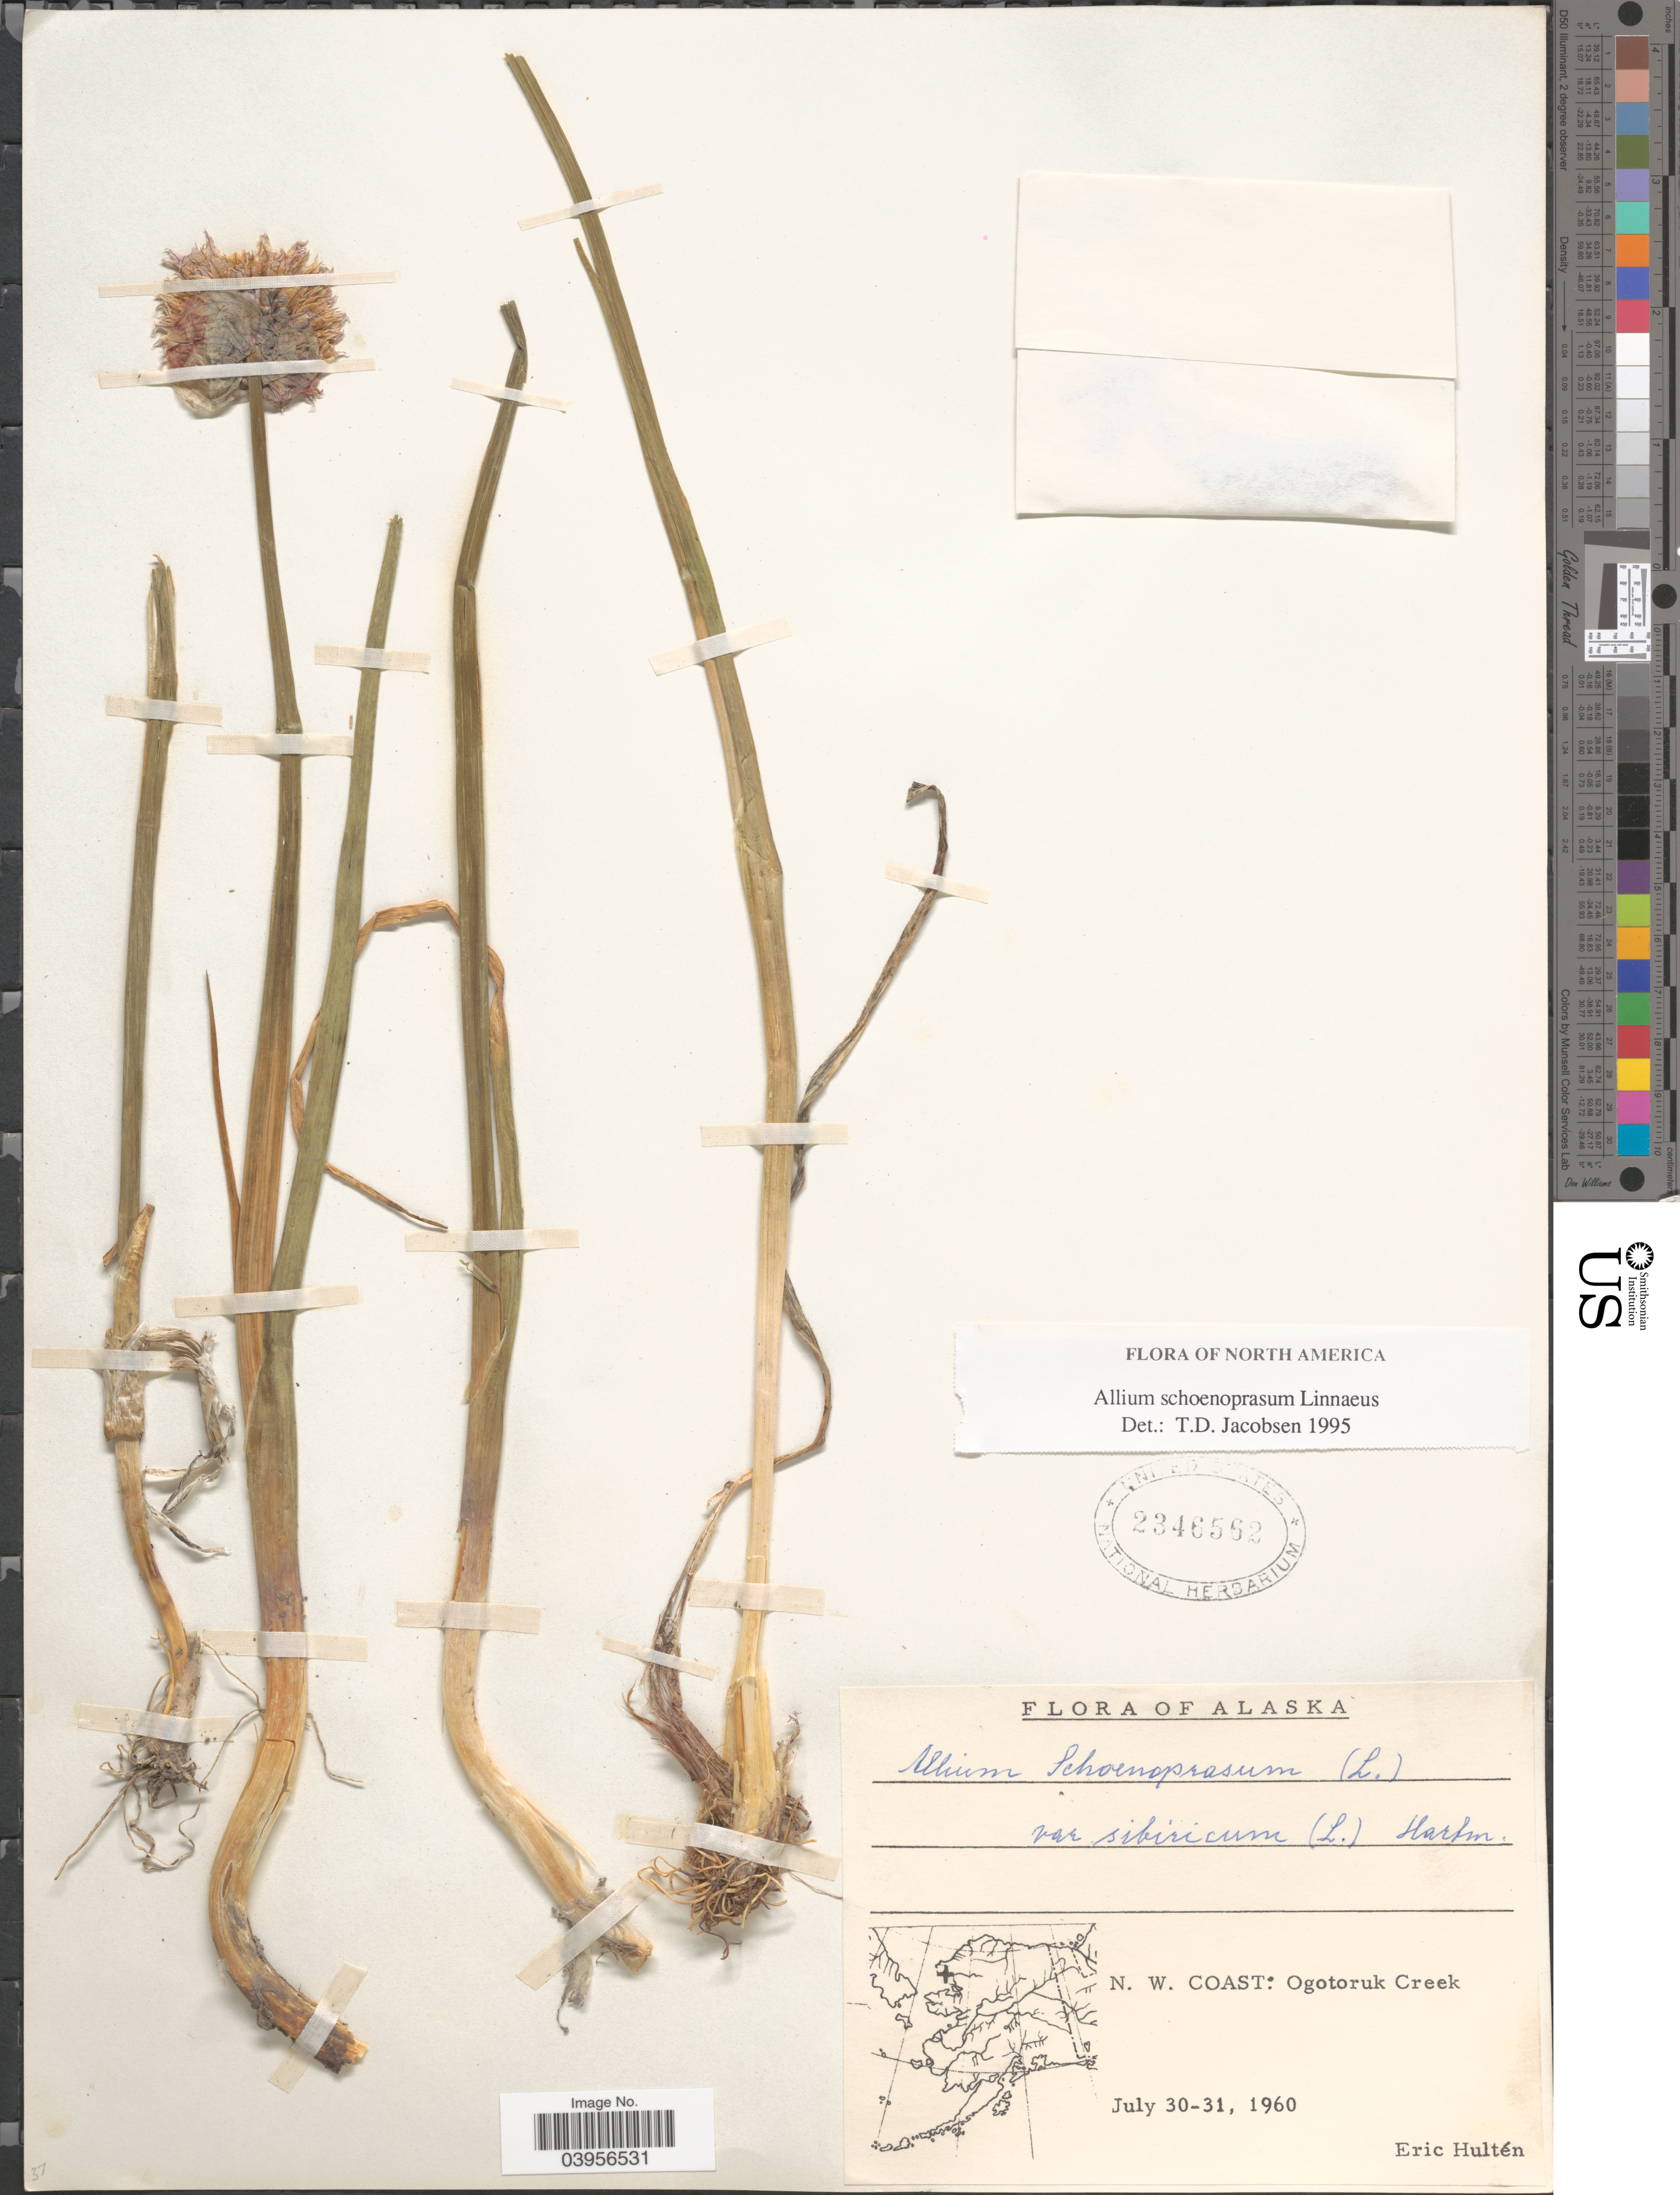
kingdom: Plantae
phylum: Tracheophyta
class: Liliopsida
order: Asparagales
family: Amaryllidaceae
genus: Allium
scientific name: Allium schoenoprasum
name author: L.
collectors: E. G. Hultén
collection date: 1960-07-30/1960-07-31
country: United States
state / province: Alaska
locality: N. W. Coast: Ogotoruk Creek.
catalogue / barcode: US 2346562